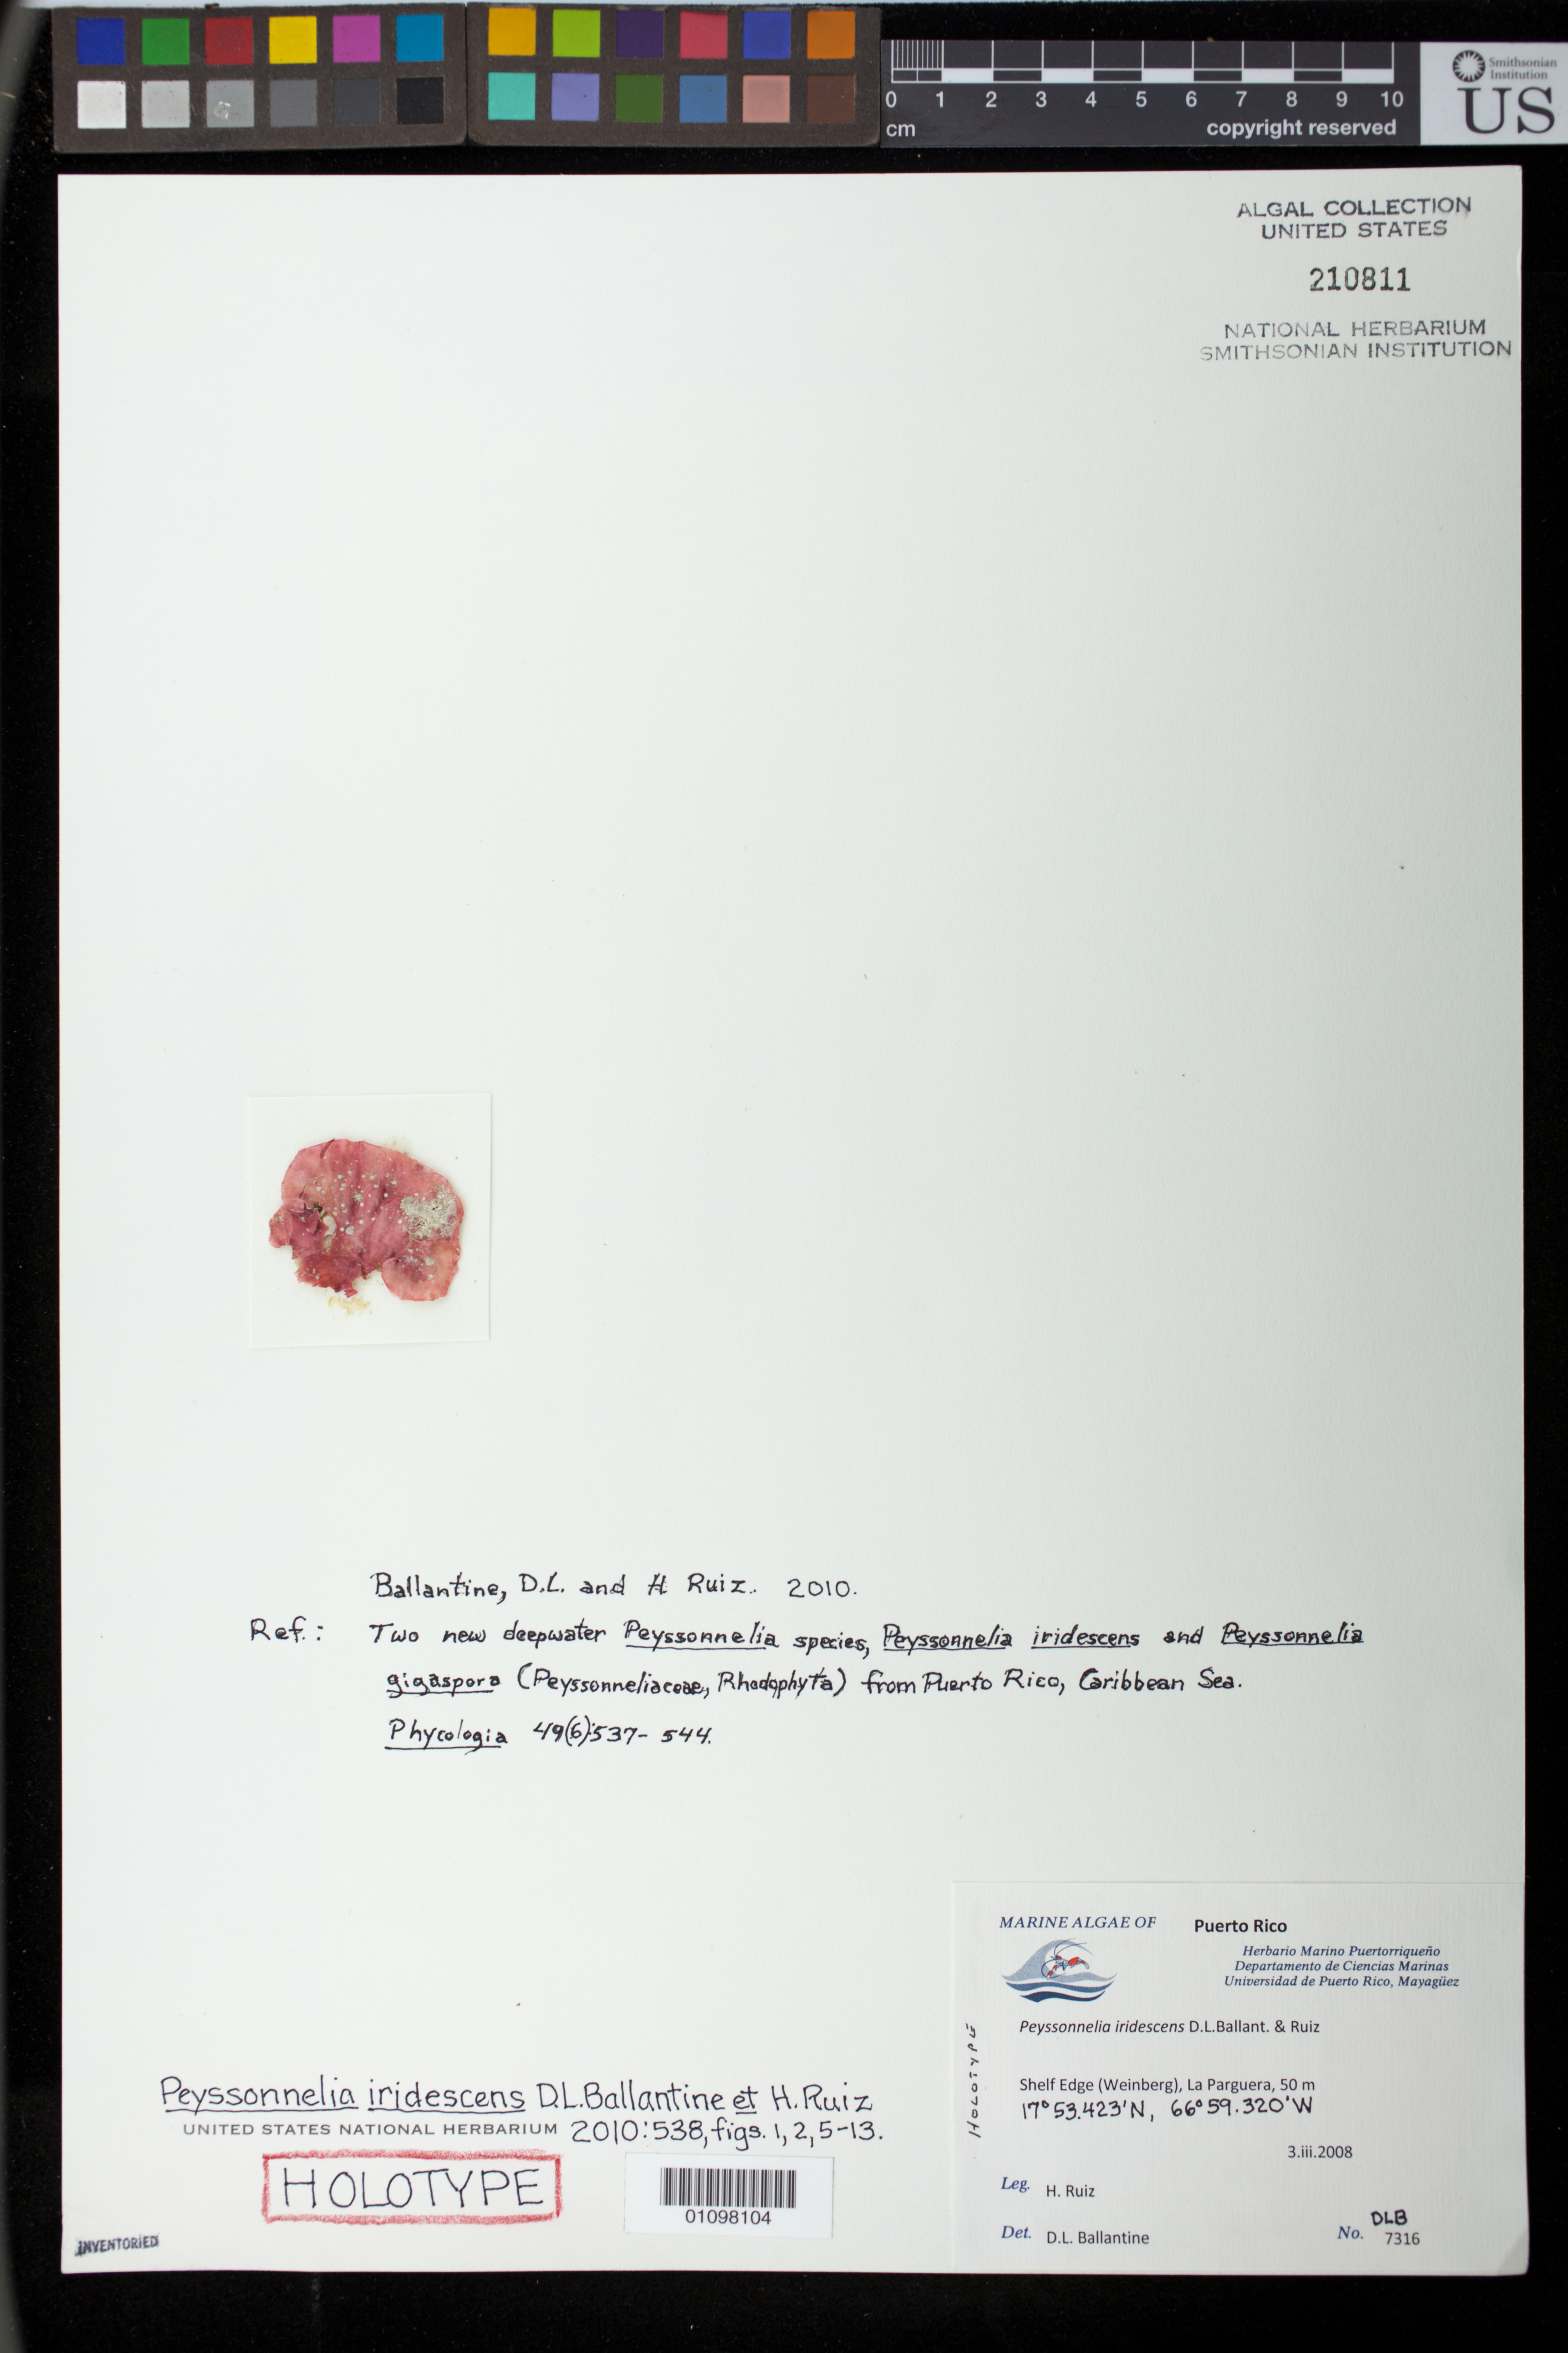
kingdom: Plantae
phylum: Rhodophyta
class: Florideophyceae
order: Peyssonneliales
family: Peyssonneliaceae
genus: Peyssonnelia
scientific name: Peyssonnelia iridescens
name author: D.L. Ballant. & H.Ruiz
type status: Holotype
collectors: H. Ruiz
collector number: DLB 7316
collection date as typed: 03 Mar 2008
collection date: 2008-03-03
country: Puerto Rico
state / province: Lajas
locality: La Parguera, Shelf Edge ("Weinberg")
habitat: Depth 50 m.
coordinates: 17°53.423′N, 66°59.320′W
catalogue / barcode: US 210811